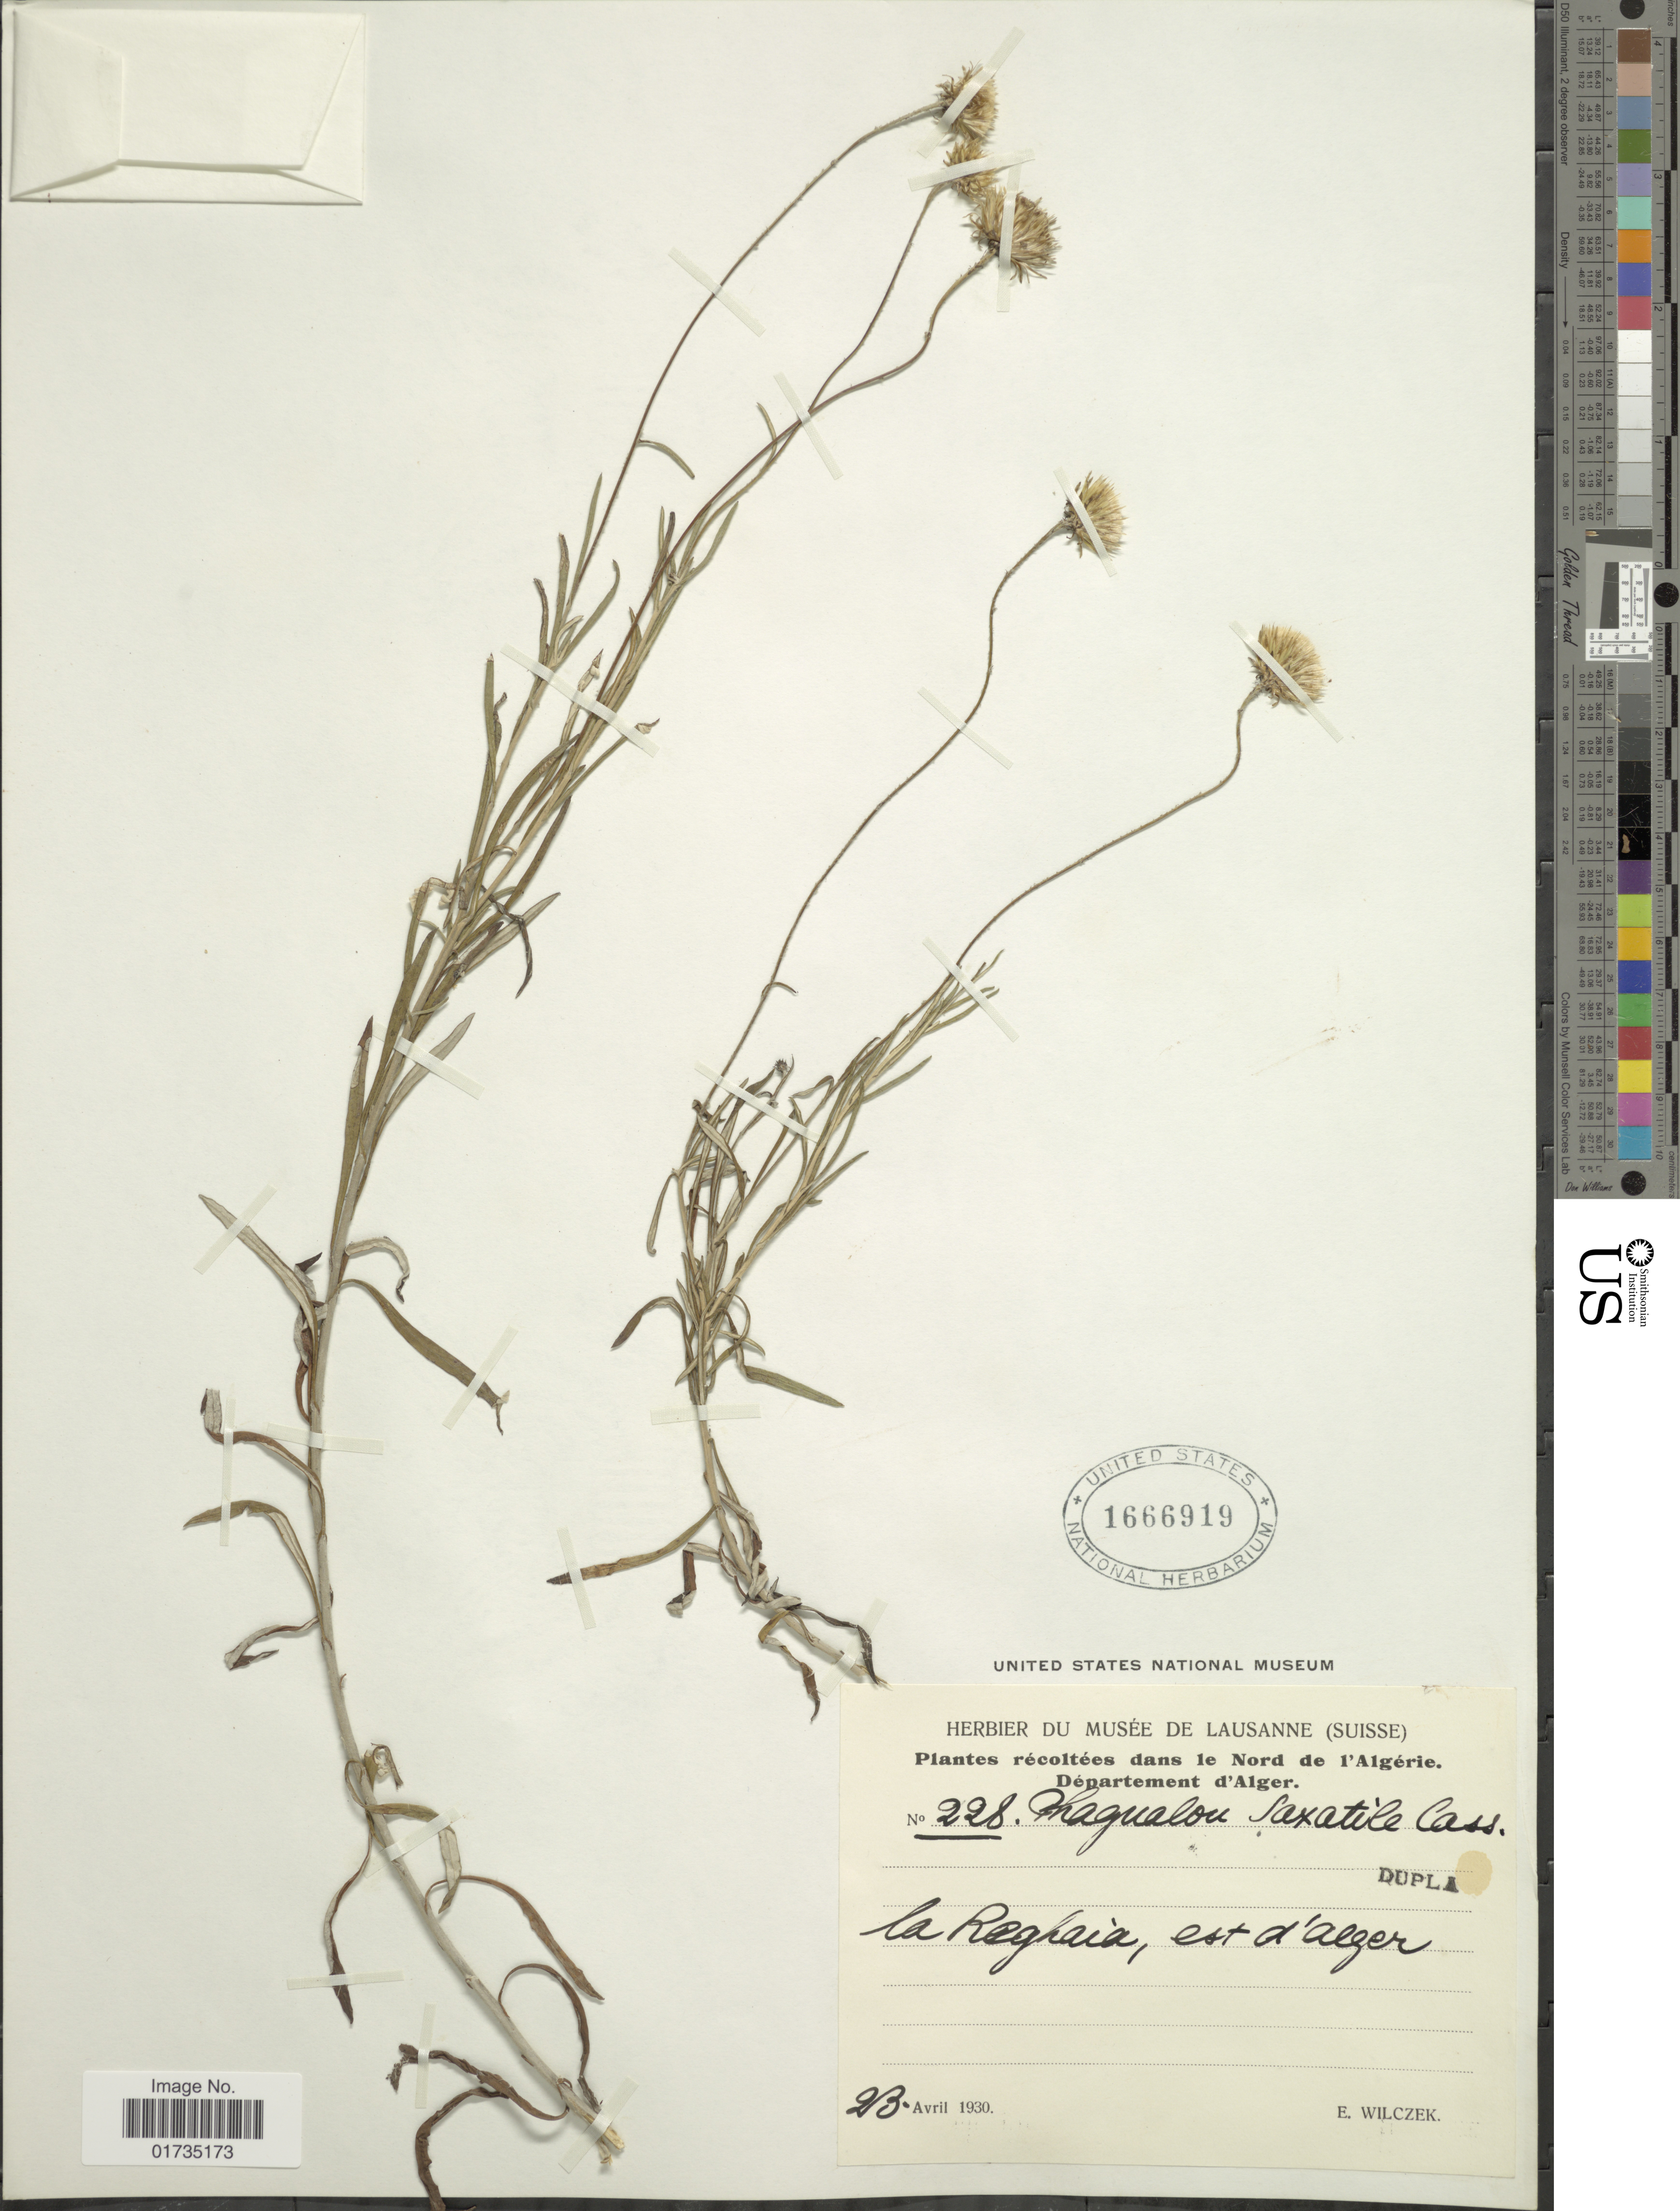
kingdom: Plantae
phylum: Tracheophyta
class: Magnoliopsida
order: Asterales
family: Asteraceae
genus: Phagnalon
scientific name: Phagnalon saxatile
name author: Cass.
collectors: E. Wilczek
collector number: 228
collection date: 1930-04-23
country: Algeria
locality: Nord de lÁlgerie. Departement d'Alger. la Reghaia, est dÁlger.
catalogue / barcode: US 1666919